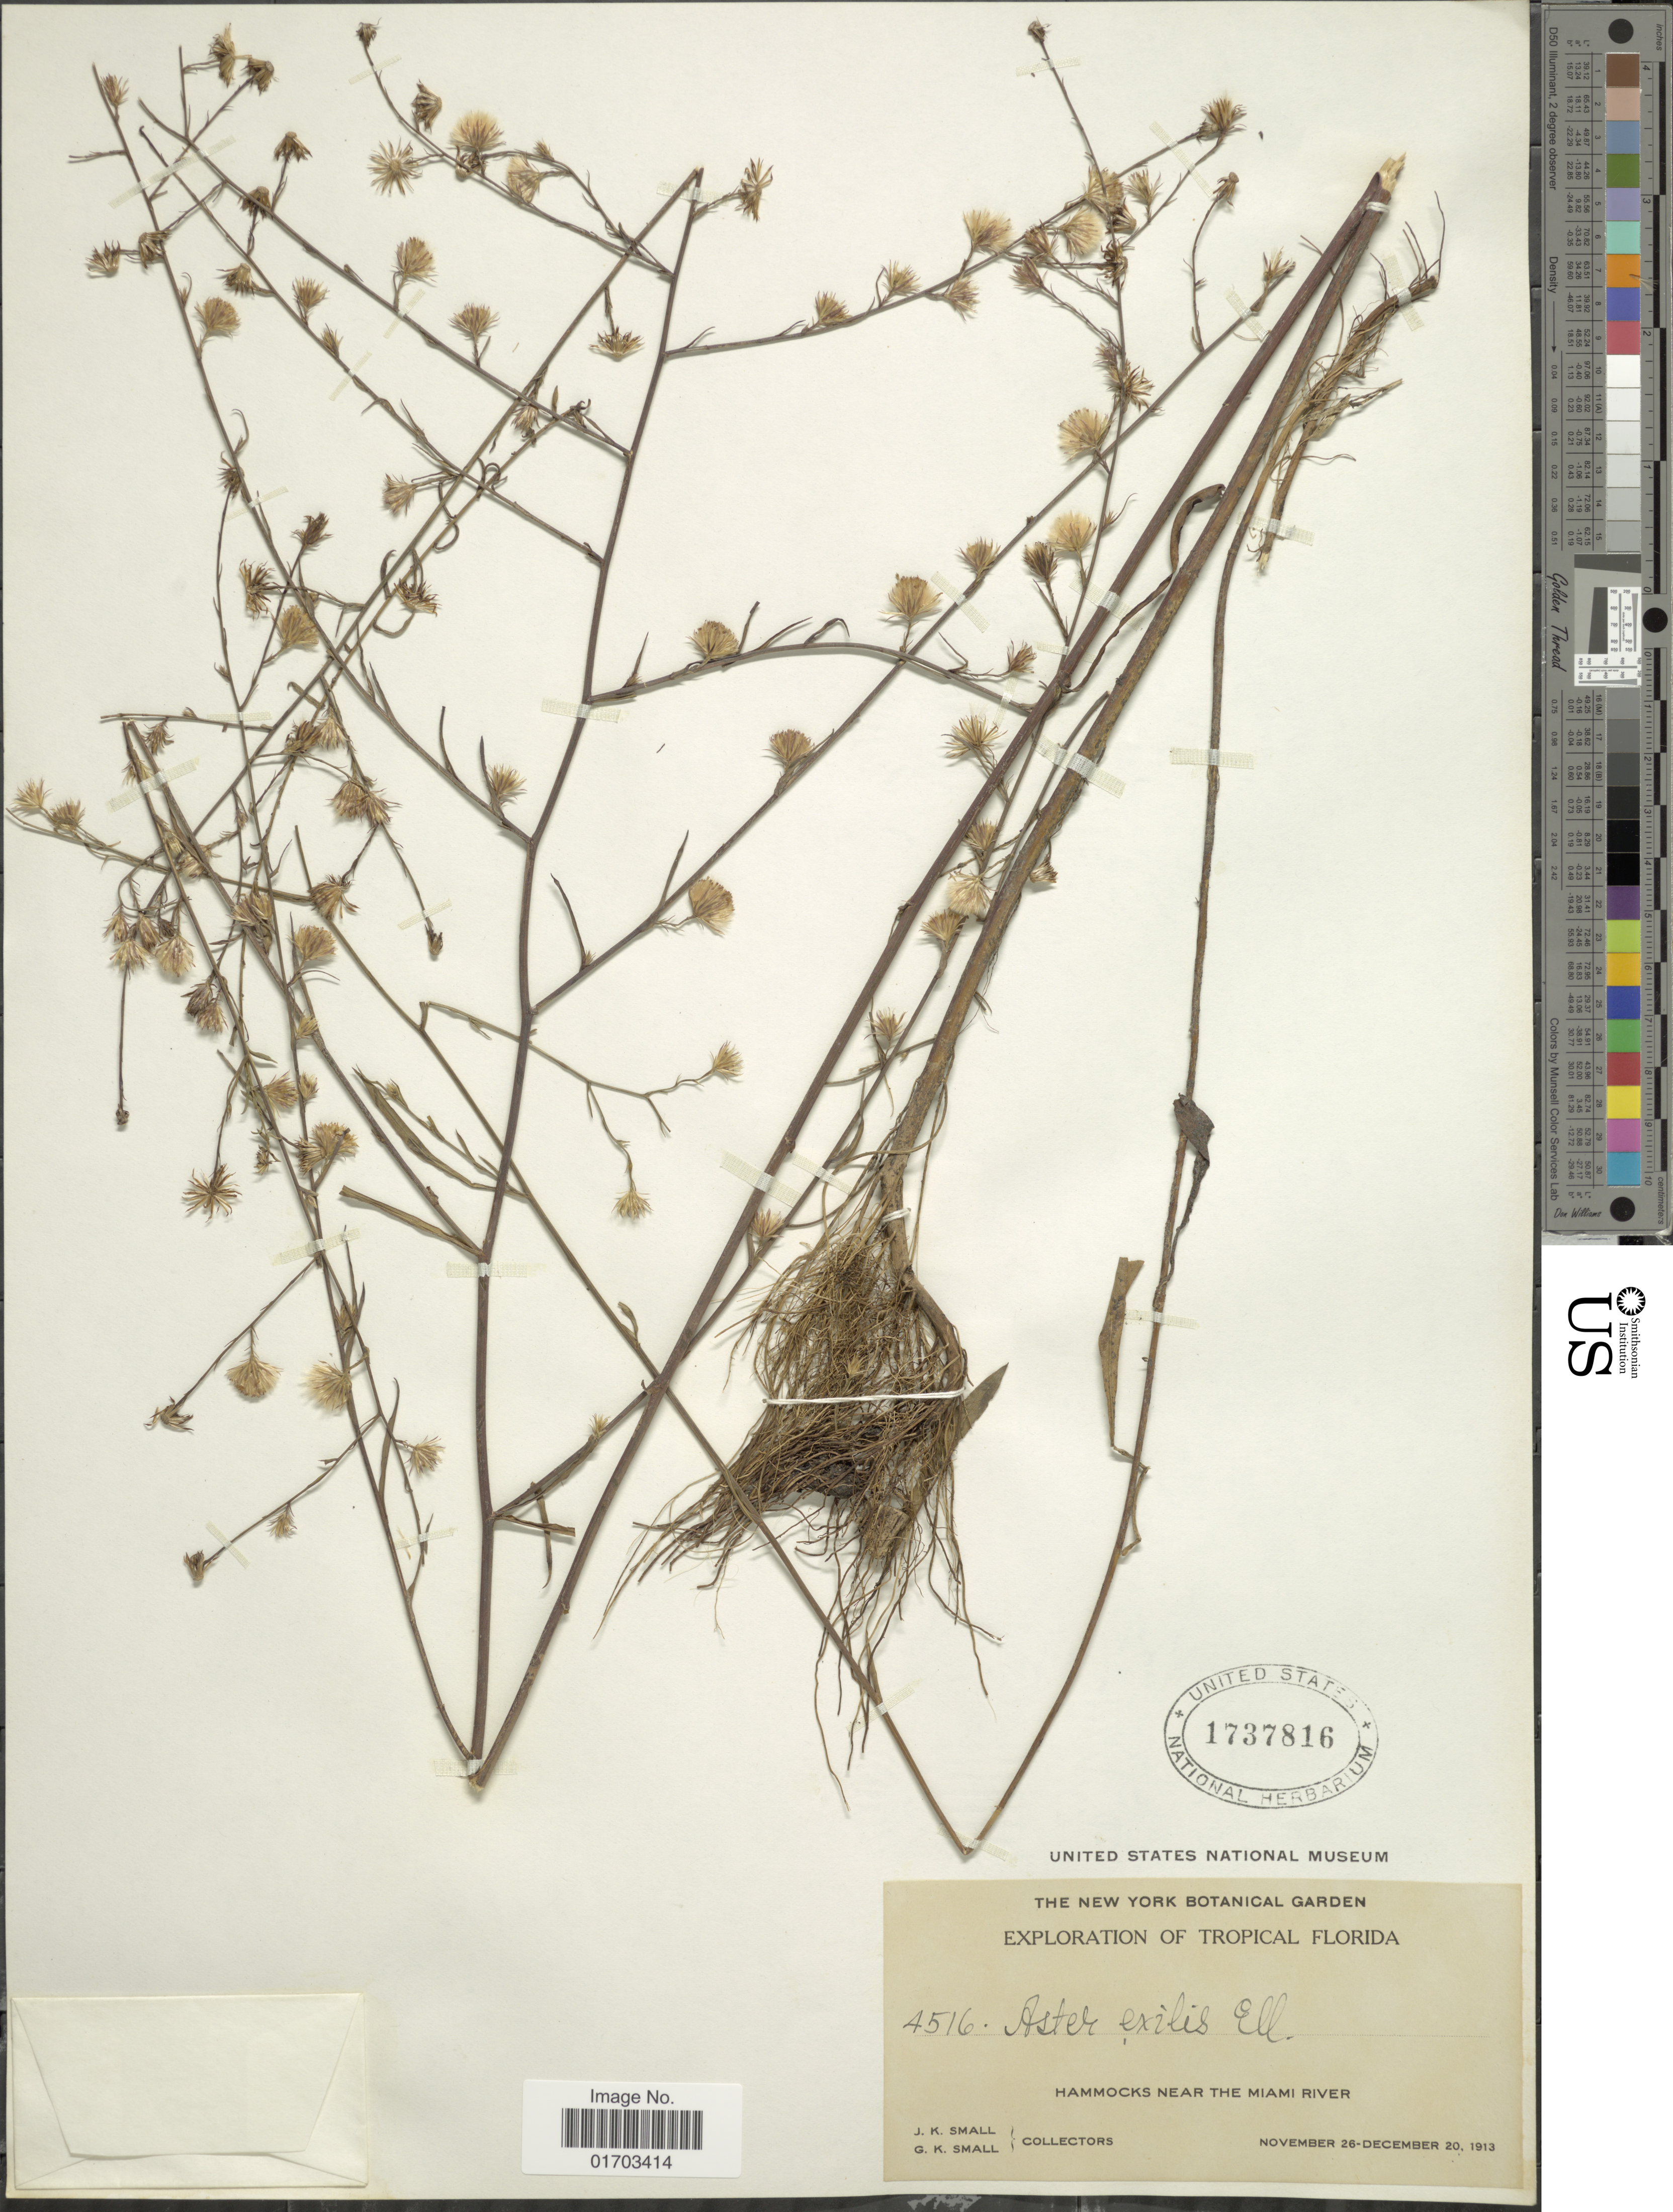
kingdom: Plantae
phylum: Tracheophyta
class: Magnoliopsida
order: Asterales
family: Asteraceae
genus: Symphyotrichum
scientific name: Symphyotrichum subulatum var. ligulatum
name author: (Shinners) S.D. Sundb.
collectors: J. K. Small & G. K. Small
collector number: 4516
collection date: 1913-11-26/1913-12-20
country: United States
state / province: Florida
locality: Tropical Florida, Hammocks near the Miami River.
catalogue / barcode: US 1737816